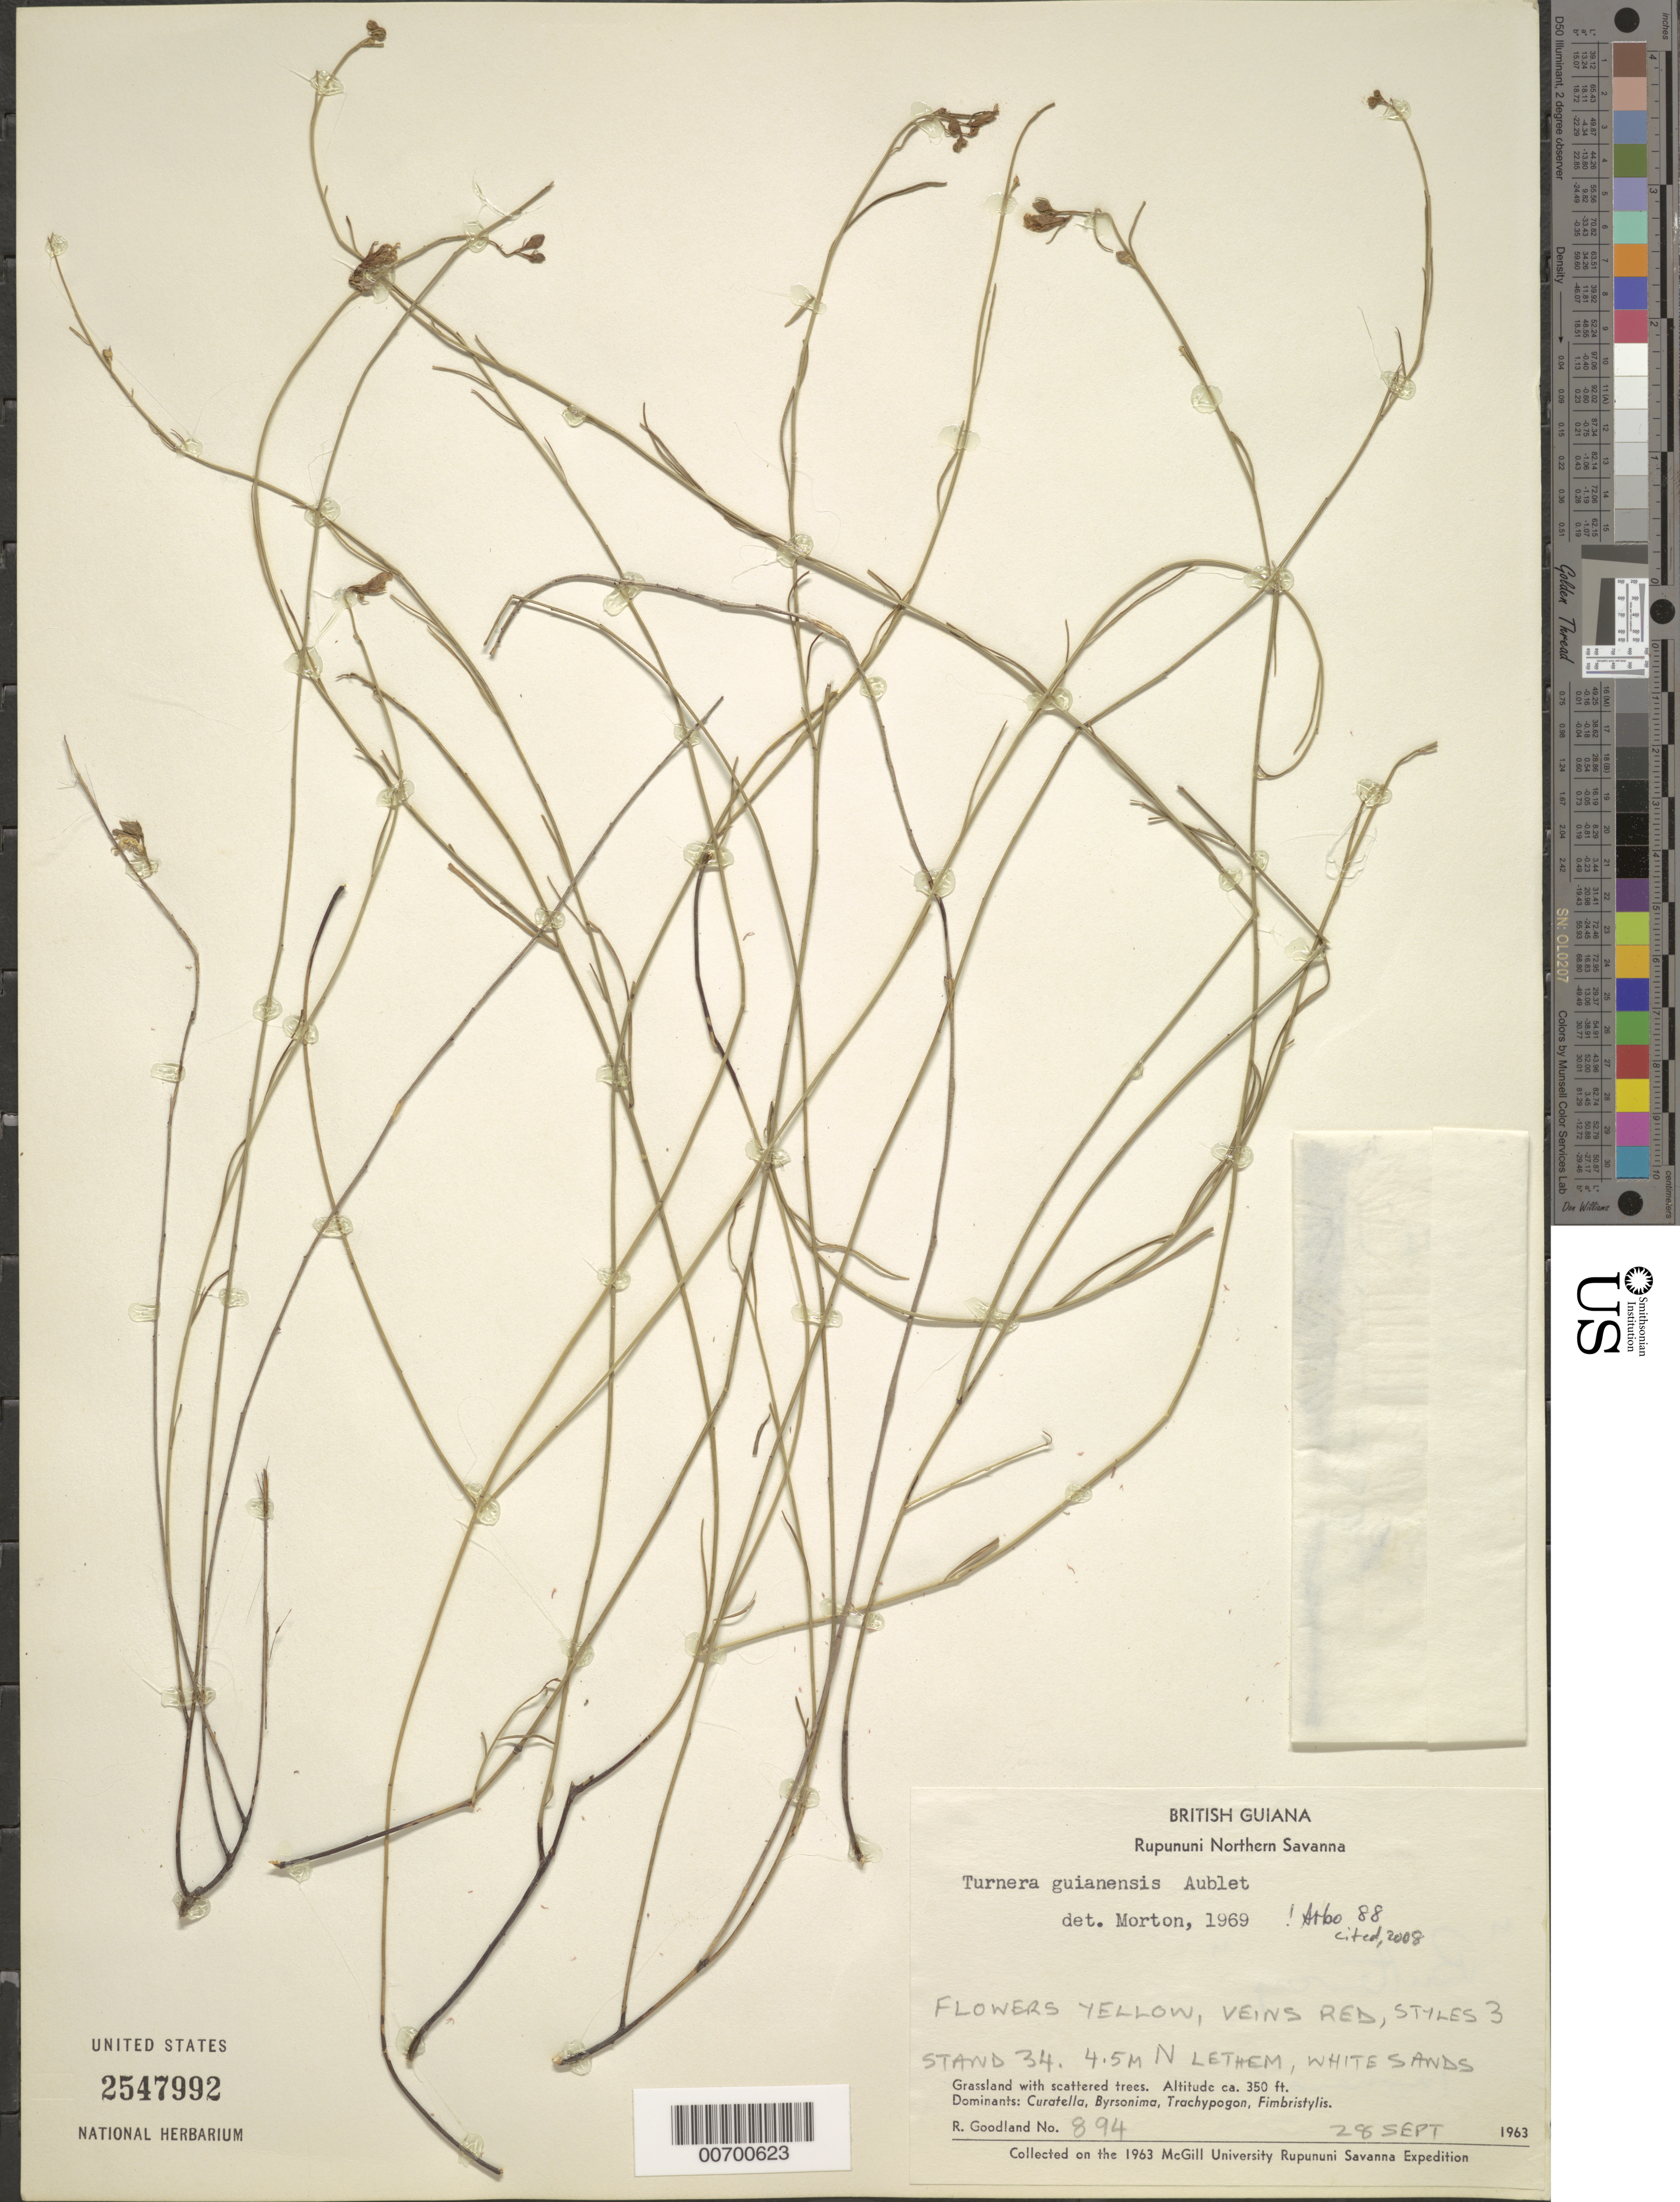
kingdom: Plantae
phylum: Tracheophyta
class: Magnoliopsida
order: Malpighiales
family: Turneraceae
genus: Turnera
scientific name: Turnera guianensis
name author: Aubl.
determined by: Morton, --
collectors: R. Goodland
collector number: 894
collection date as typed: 28-Sep-63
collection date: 1963-09-28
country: Guyana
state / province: U. Takutu-U. Essequibo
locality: Rupununi Northern Savanna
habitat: Grassland with scattered trees. Dominants: Curatella, Byrsonima, Trachypogon, Fimbristylis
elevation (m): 107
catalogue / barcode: US 2547992